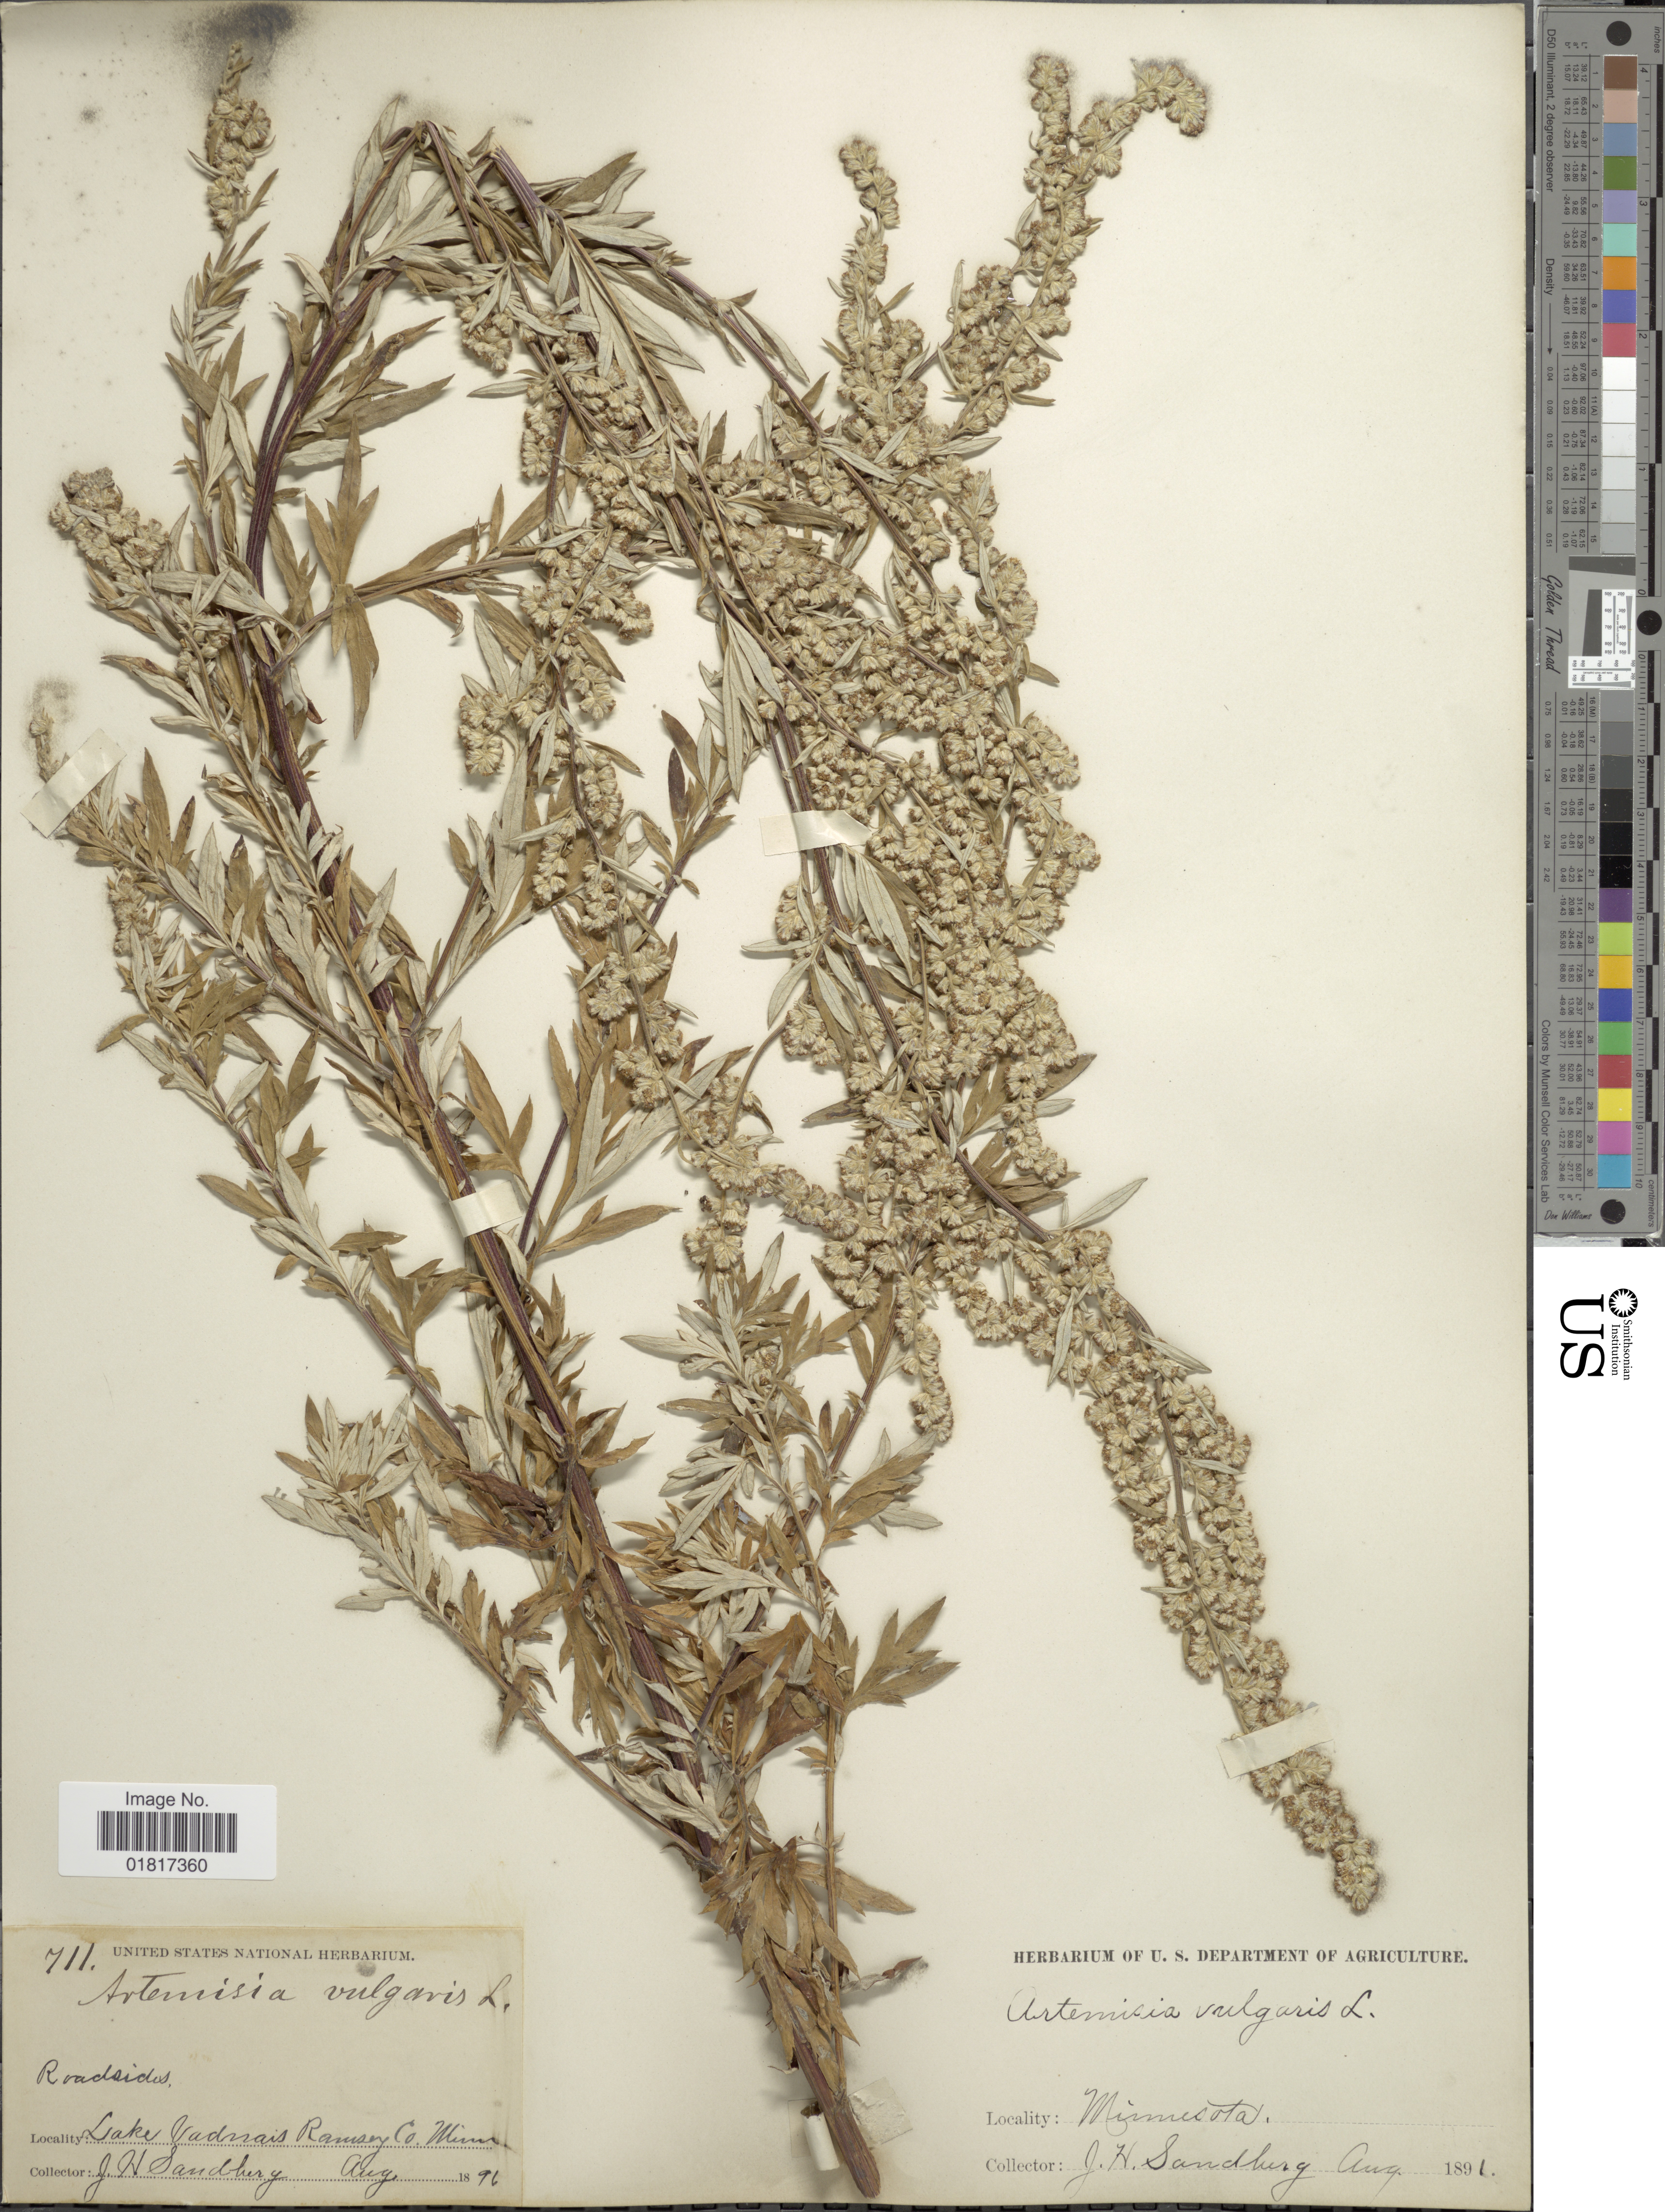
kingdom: Plantae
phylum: Tracheophyta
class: Magnoliopsida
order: Asterales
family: Asteraceae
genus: Artemisia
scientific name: Artemisia vulgaris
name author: L.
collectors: J. H. Sandberg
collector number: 711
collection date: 1896-08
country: United States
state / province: Minnesota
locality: Lake Vadnais Ramsey Co.